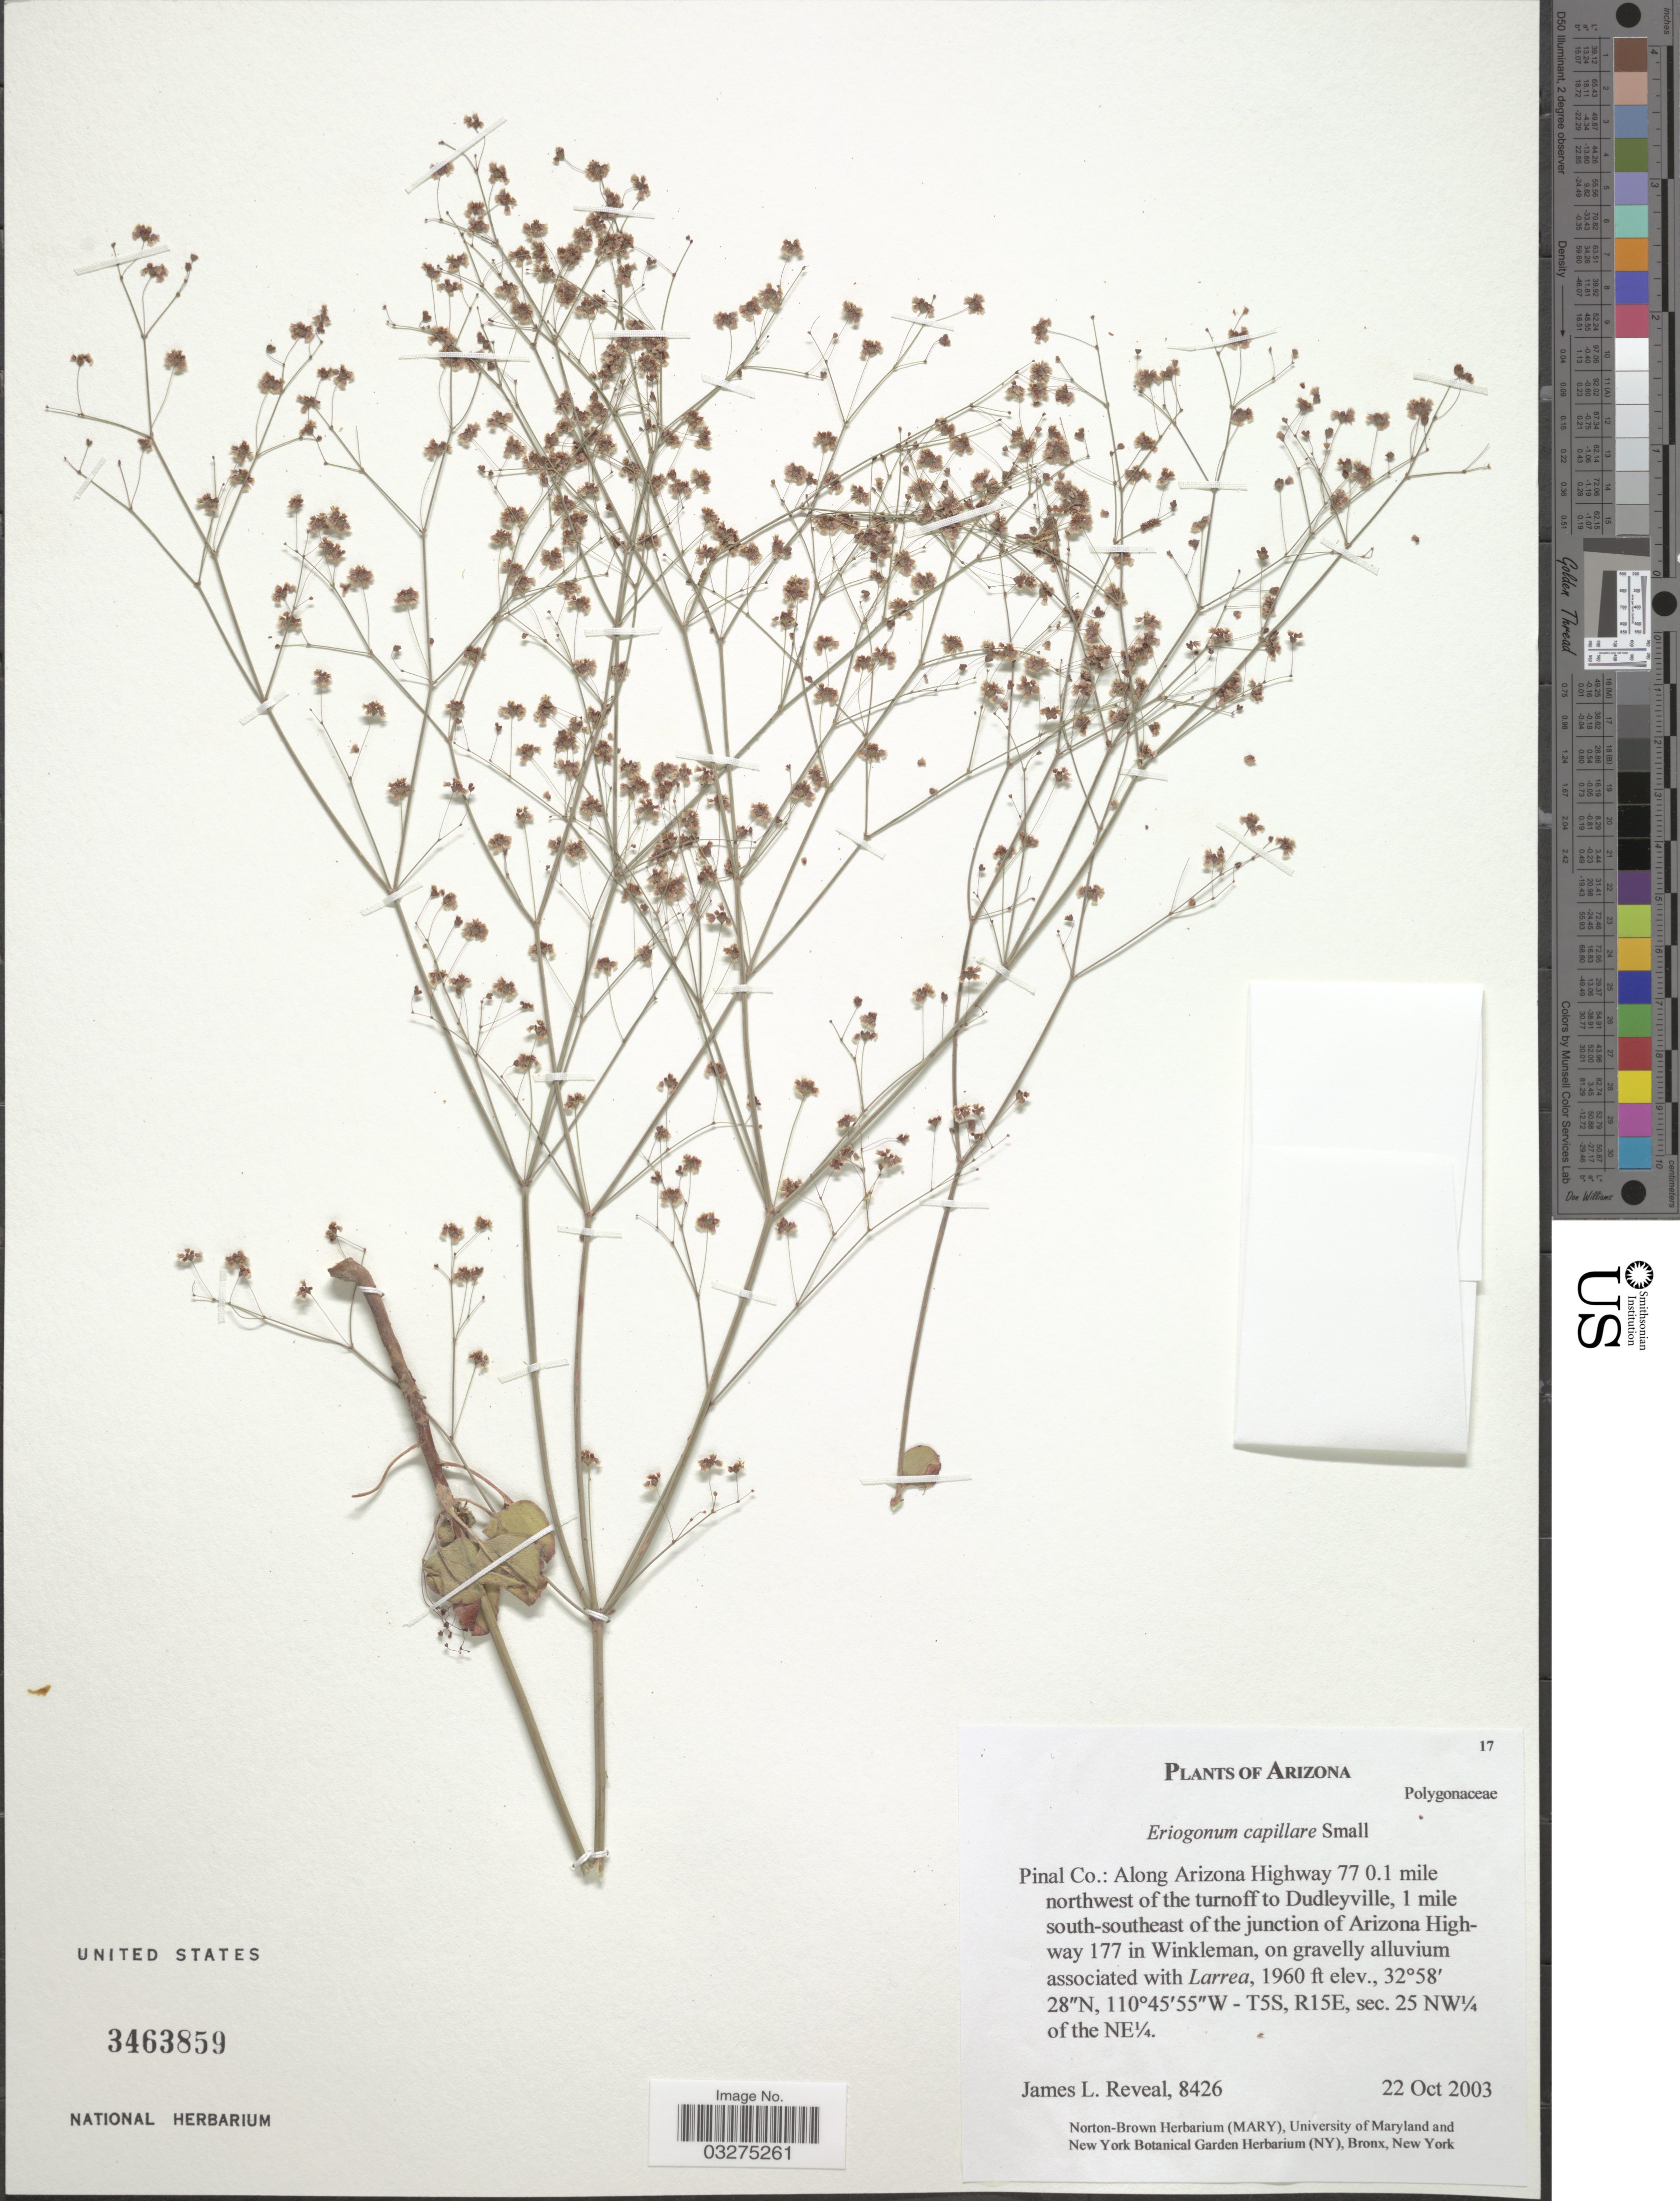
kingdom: Plantae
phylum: Tracheophyta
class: Magnoliopsida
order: Caryophyllales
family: Polygonaceae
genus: Eriogonum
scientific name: Eriogonum capillare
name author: Small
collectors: J. L. Reveal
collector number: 8426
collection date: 2003-10-22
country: United States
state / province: Arizona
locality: Pinal Co.: Along Arizona Highway 77 0.1 mile northwest of the turnoff to Dudleyville, 1 mile south-southeast of the junction of Arizona Highway 177 in Winkleman. T5S, R15E, sec. 25 NW¼ of the NE¼.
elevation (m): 597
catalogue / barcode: US 3463859